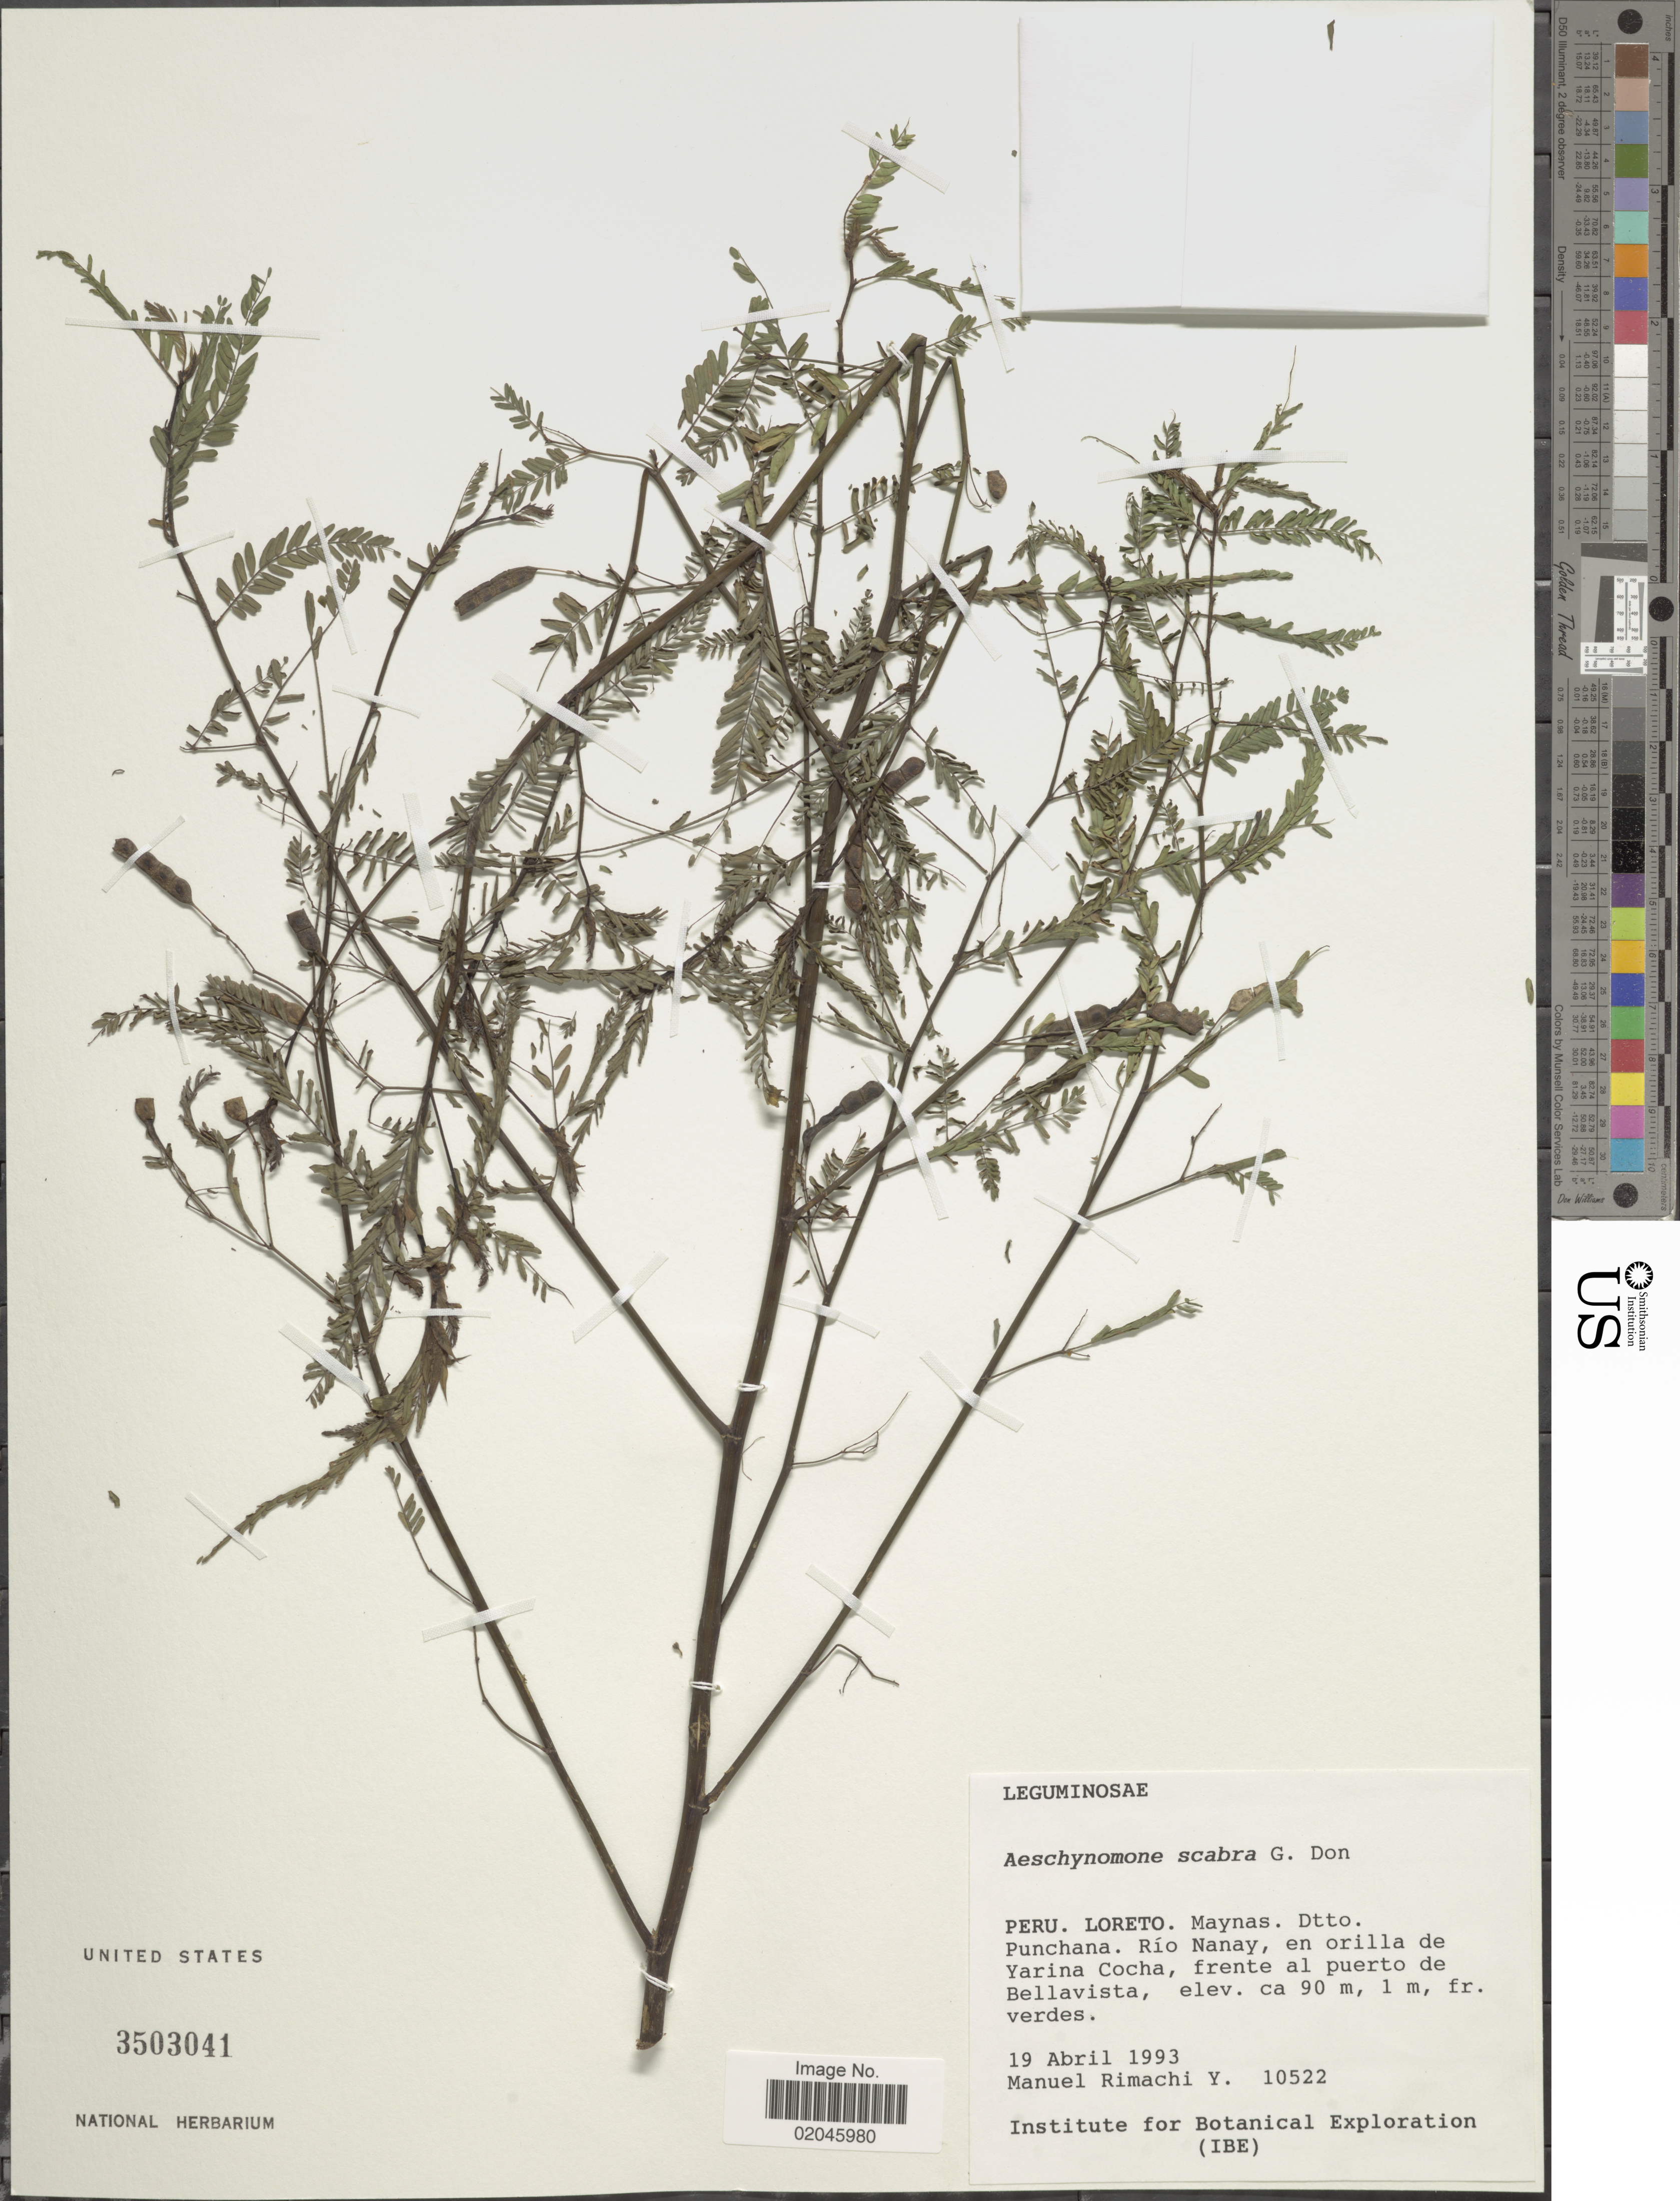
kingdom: Plantae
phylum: Tracheophyta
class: Magnoliopsida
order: Fabales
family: Fabaceae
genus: Aeschynomene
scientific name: Aeschynomene scabra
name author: G. Don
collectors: M. Rimachi Y.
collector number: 10522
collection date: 1993-04-19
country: Peru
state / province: Loreto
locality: Maynas Dtto. Punchana, Rio oNanay, en orilla de Yarina Cocha, frente al puerto de Bellavista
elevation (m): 90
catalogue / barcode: US 3503041